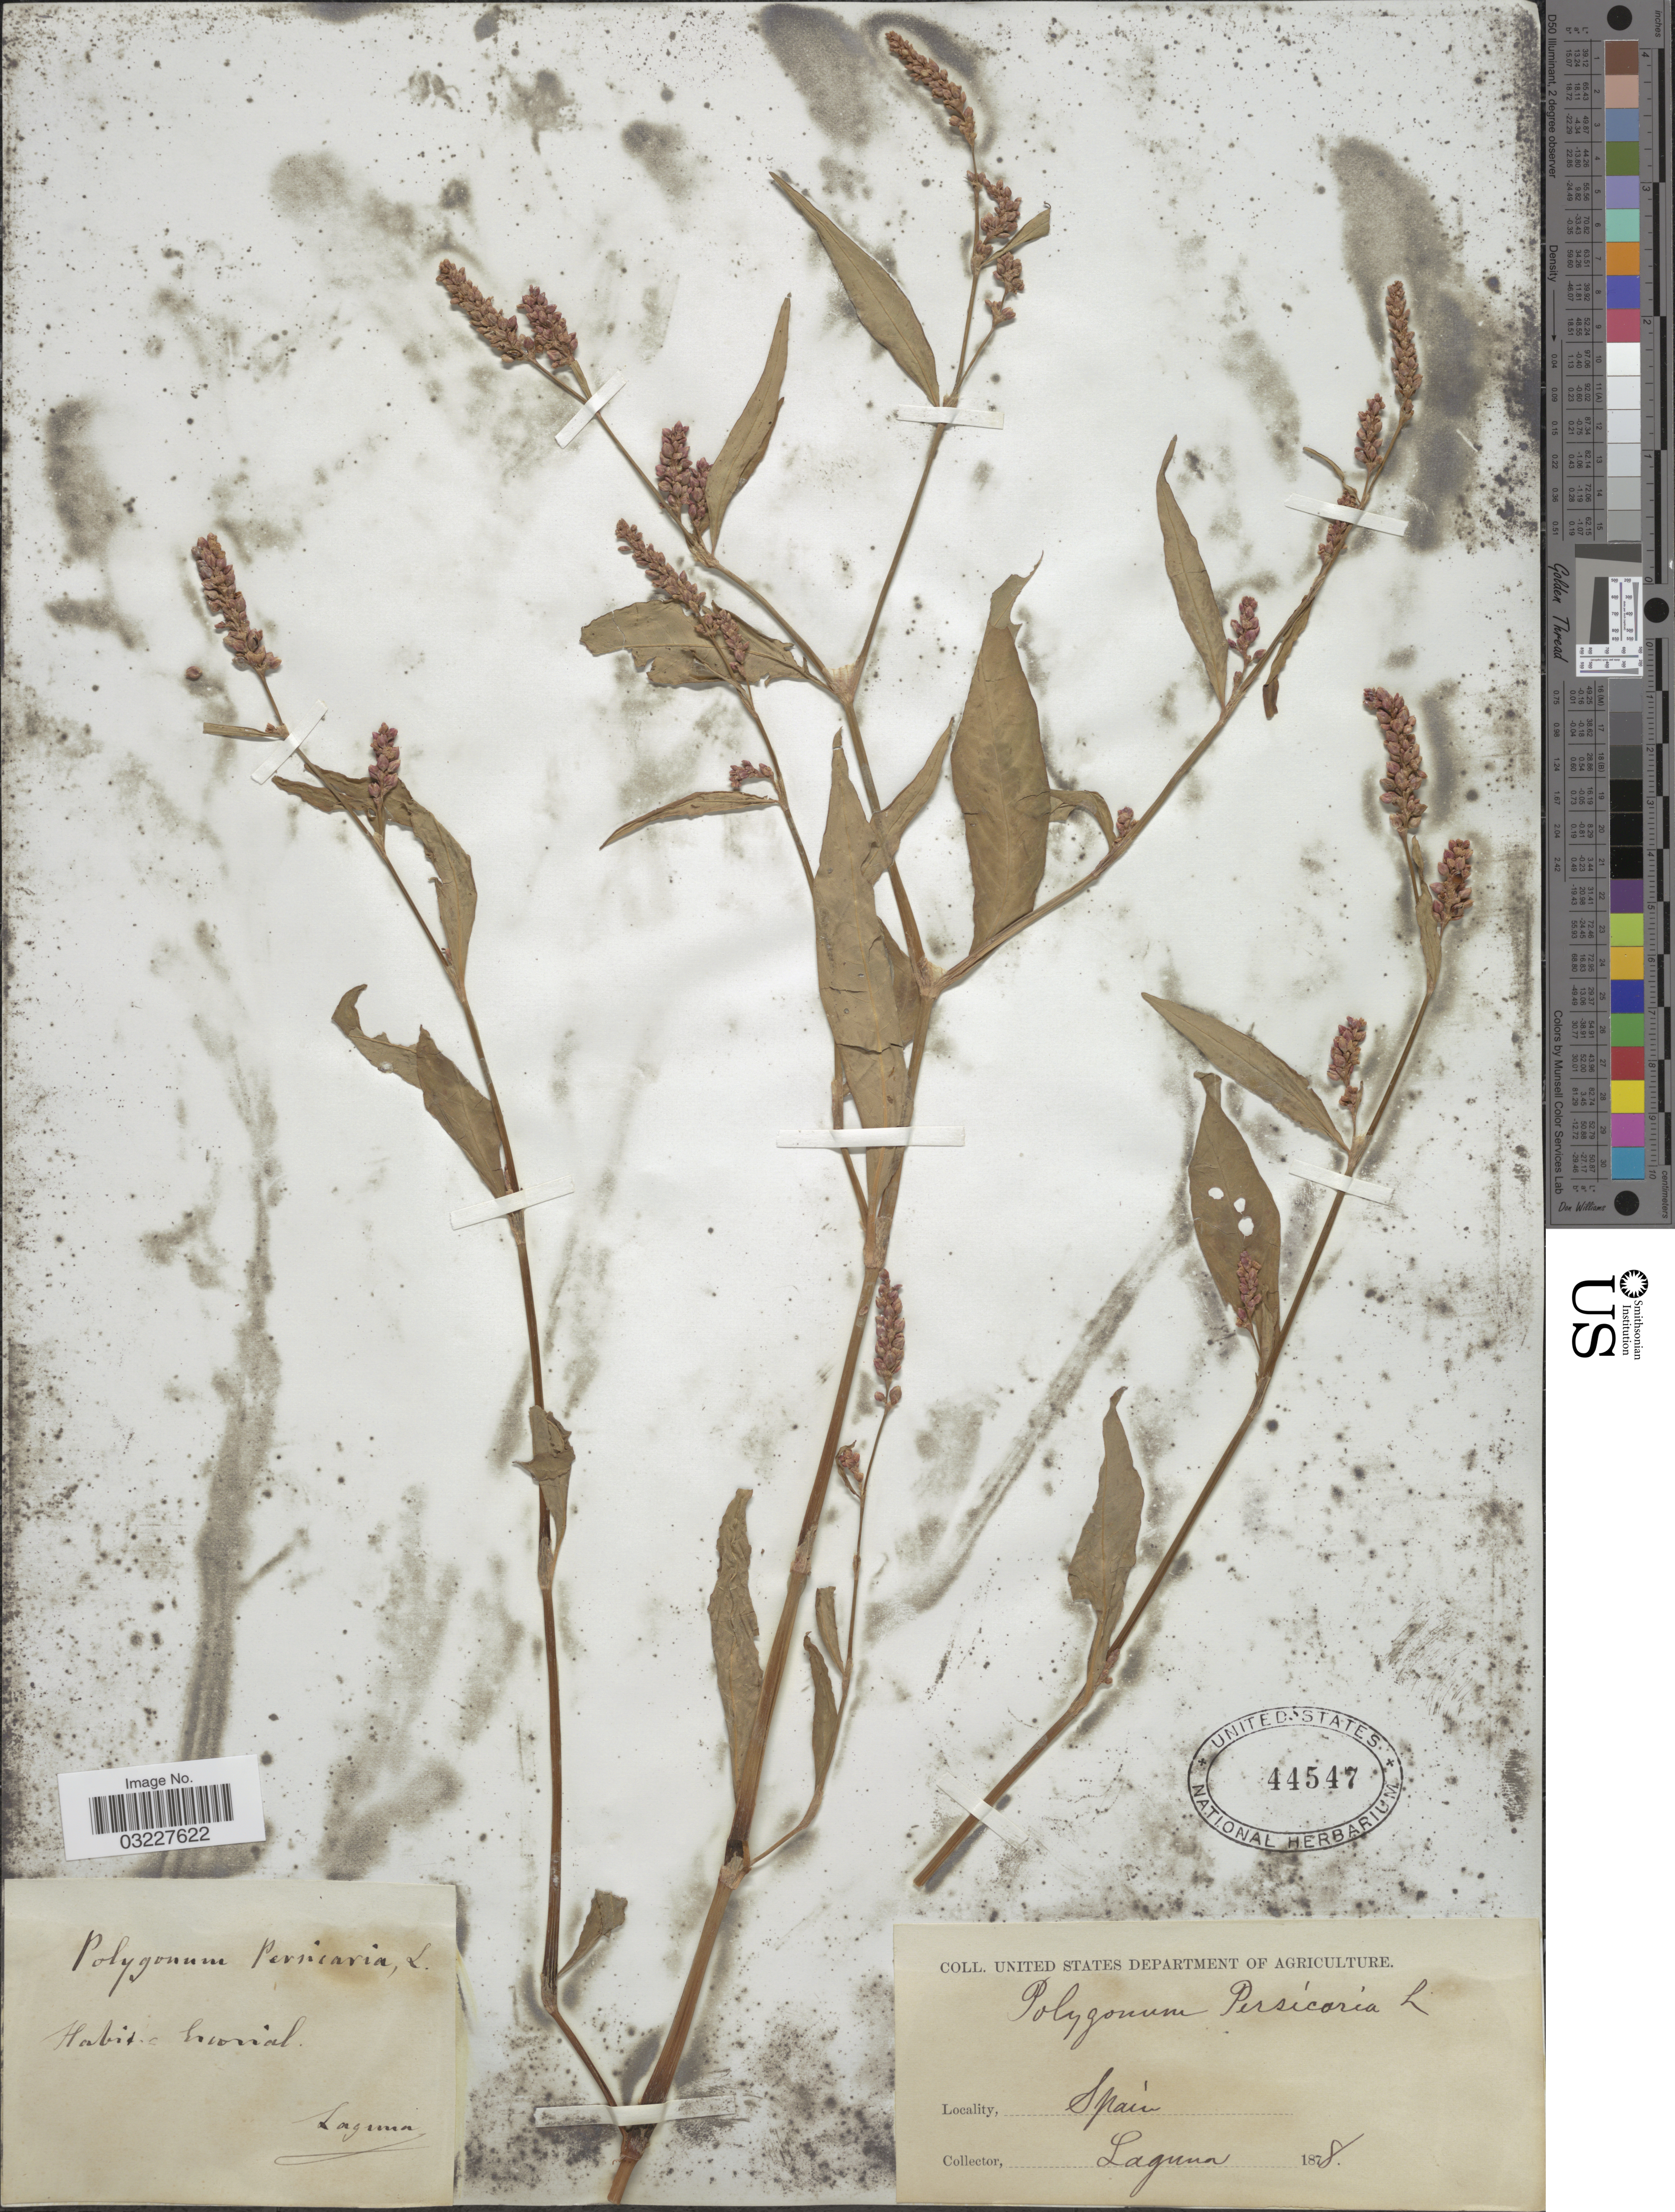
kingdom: Plantae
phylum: Tracheophyta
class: Magnoliopsida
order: Caryophyllales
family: Polygonaceae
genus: Polygonum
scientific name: Polygonum persicaria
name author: L.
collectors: -. Laguna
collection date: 1878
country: Spain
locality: Escorial.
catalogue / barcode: US 44547